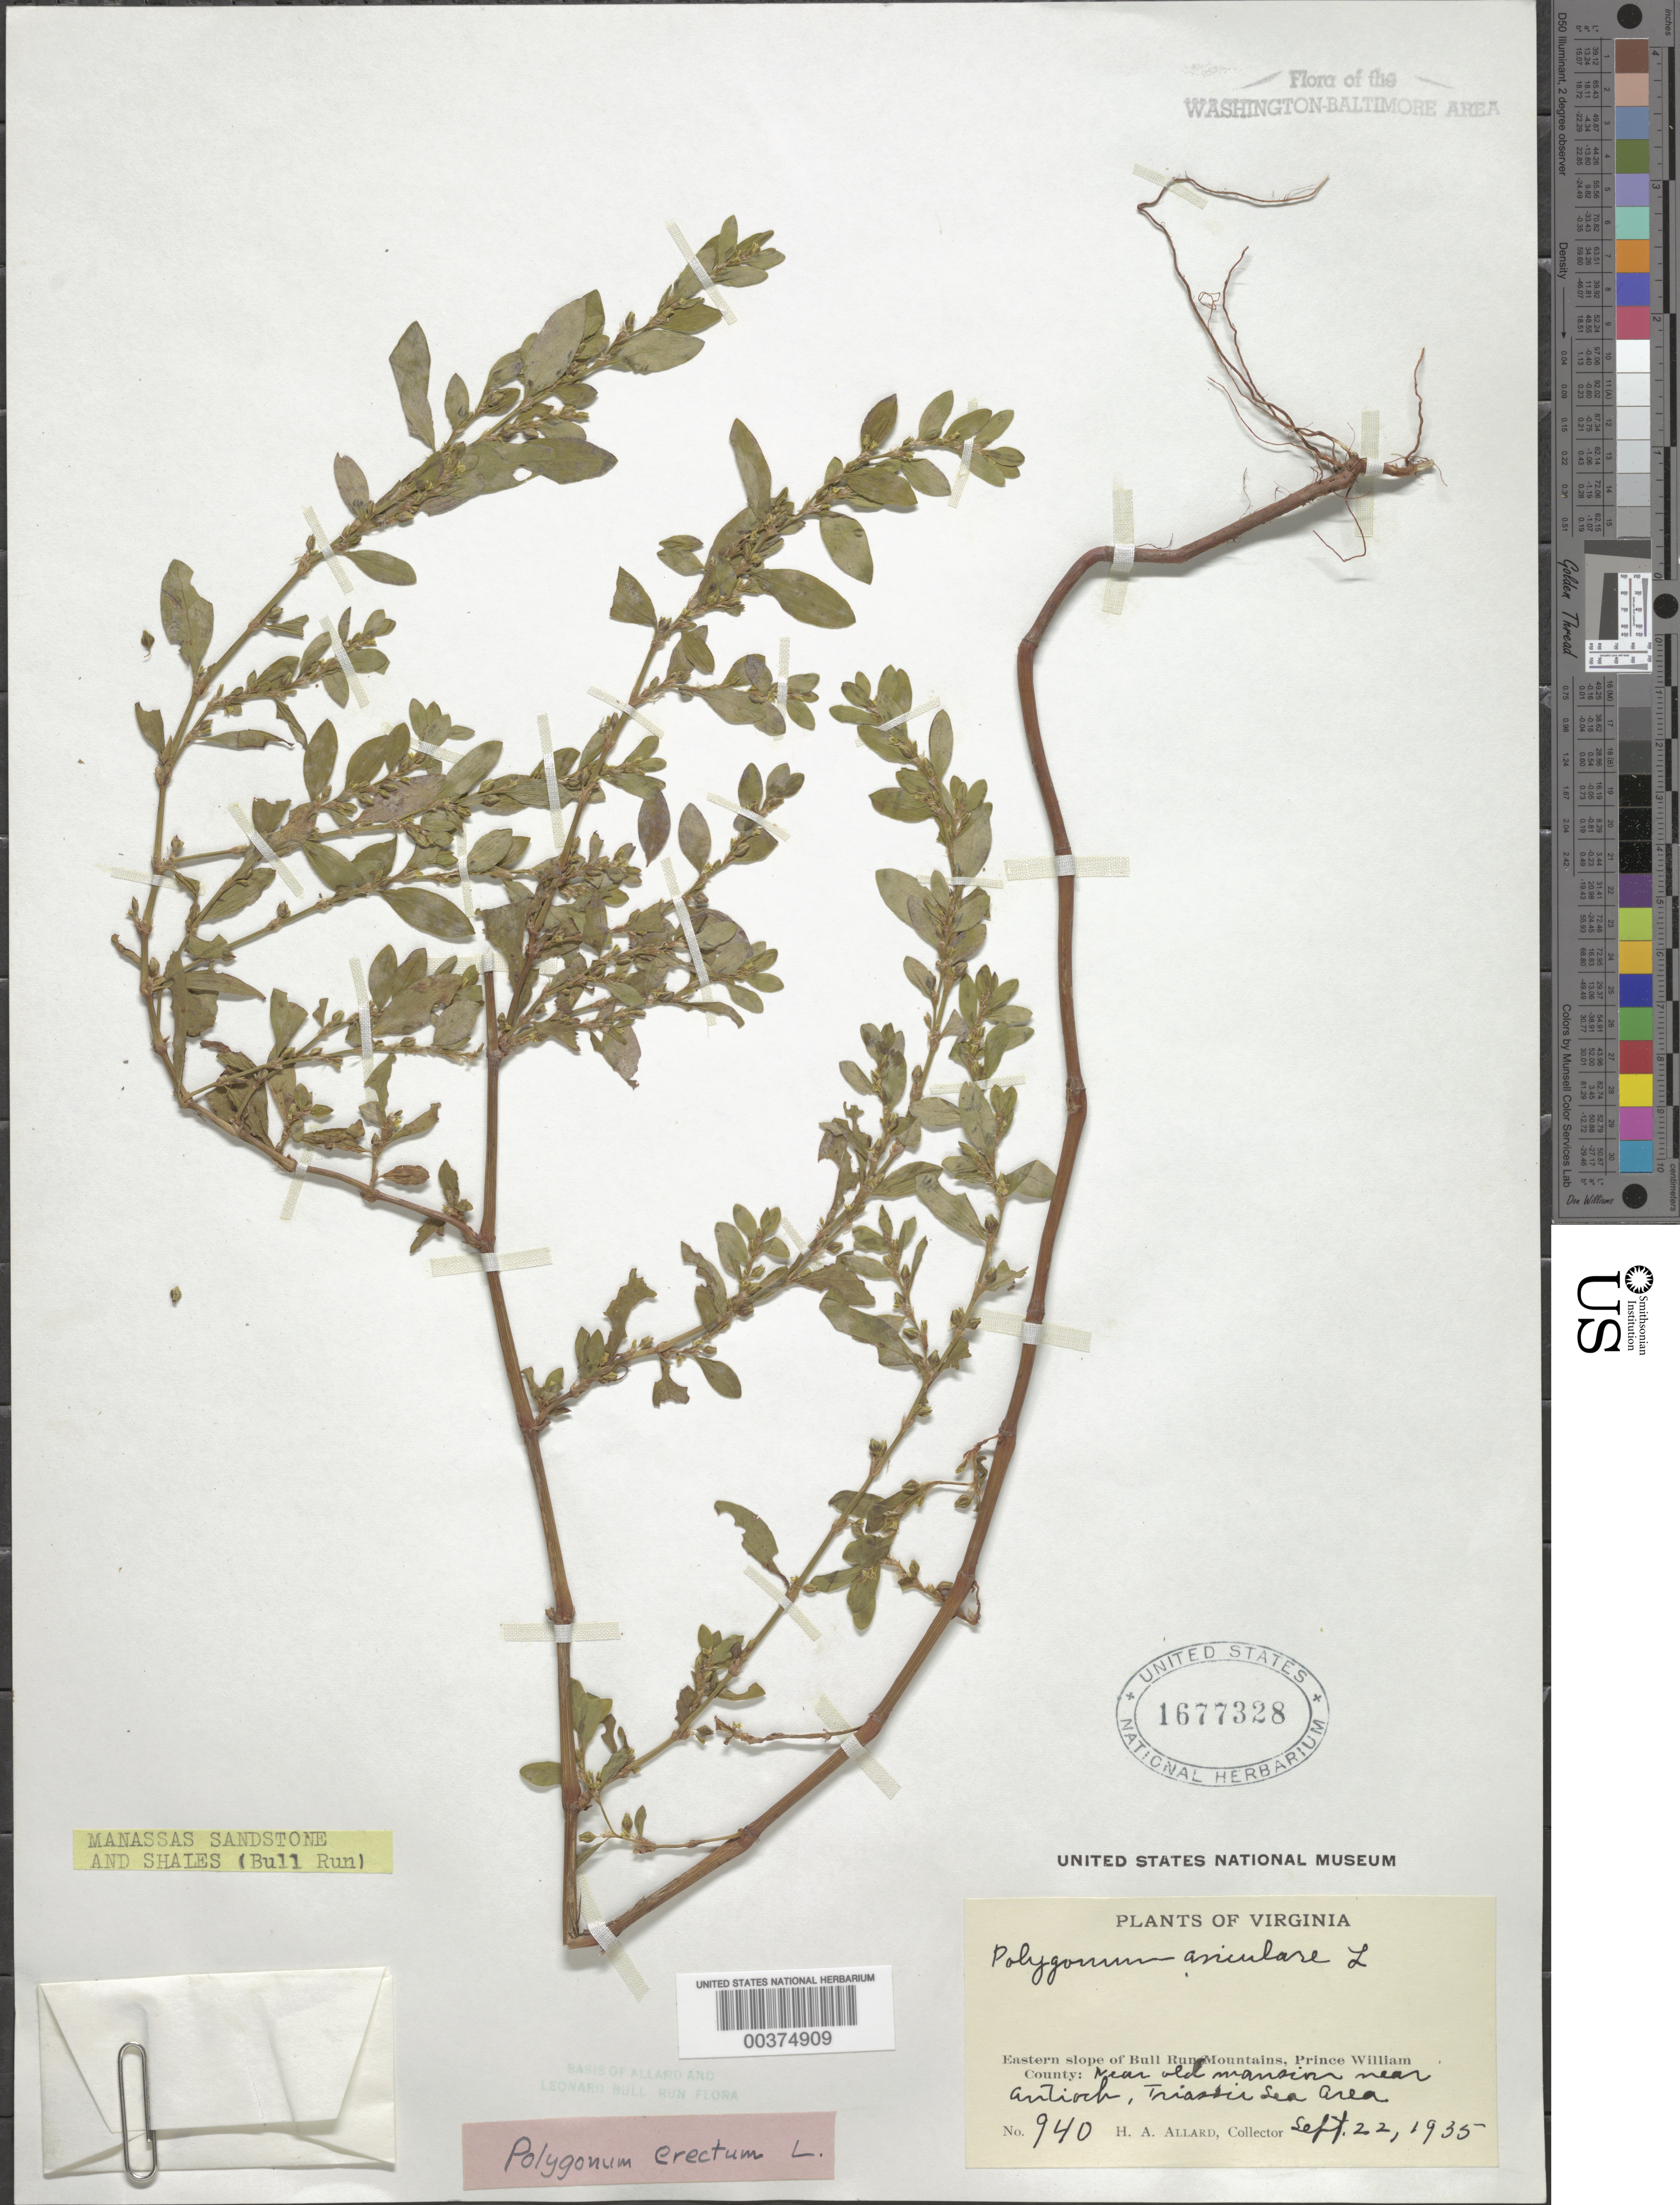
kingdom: Plantae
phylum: Tracheophyta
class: Magnoliopsida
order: Caryophyllales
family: Polygonaceae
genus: Polygonum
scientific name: Polygonum erectum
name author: L.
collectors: H. A. Allard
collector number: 940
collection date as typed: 22 Sep 1935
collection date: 1935-09-22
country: United States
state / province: Virginia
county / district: Prince William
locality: Antioch vicinity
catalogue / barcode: US 1677328